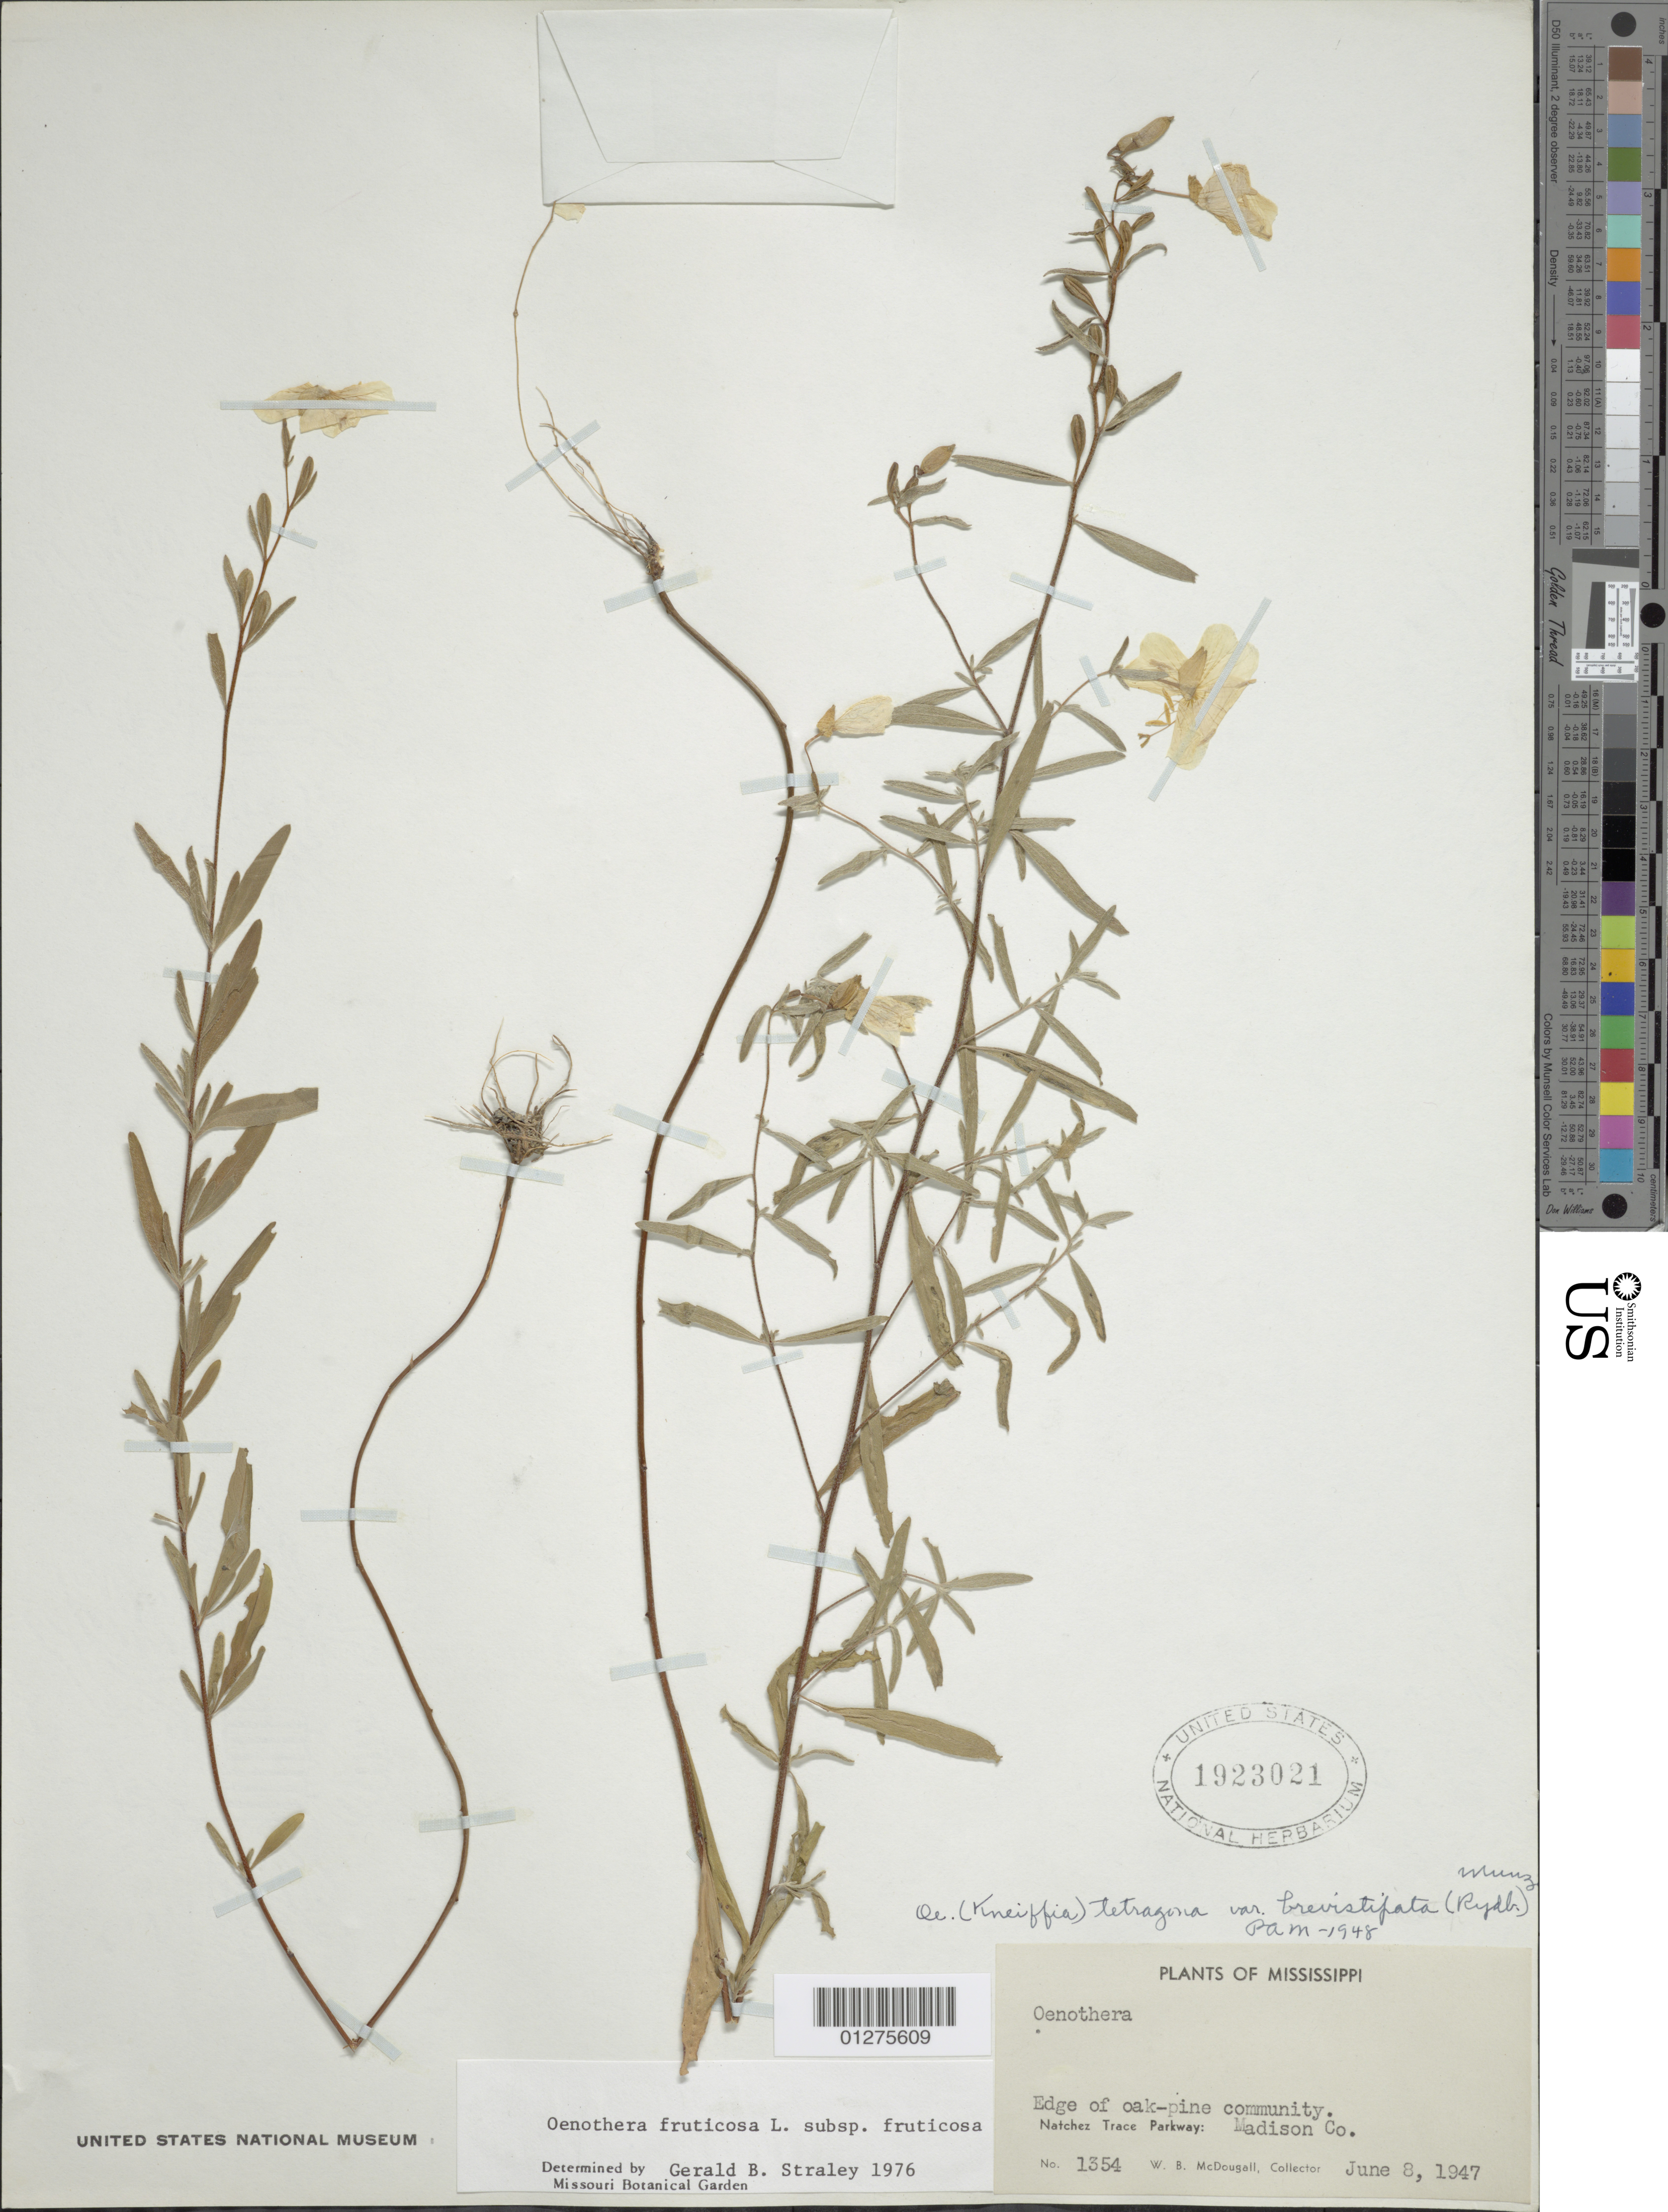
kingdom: Plantae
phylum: Tracheophyta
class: Magnoliopsida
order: Myrtales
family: Onagraceae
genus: Oenothera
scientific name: Oenothera fruticosa subsp. fruticosa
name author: L.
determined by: Straley, G. B.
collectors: W. McDougall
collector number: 1354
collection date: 1947-06-08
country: United States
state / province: Mississippi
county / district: Madison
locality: Natchez Trace Parkway.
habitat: Edge of oak-pine community.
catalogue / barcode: US 1923021